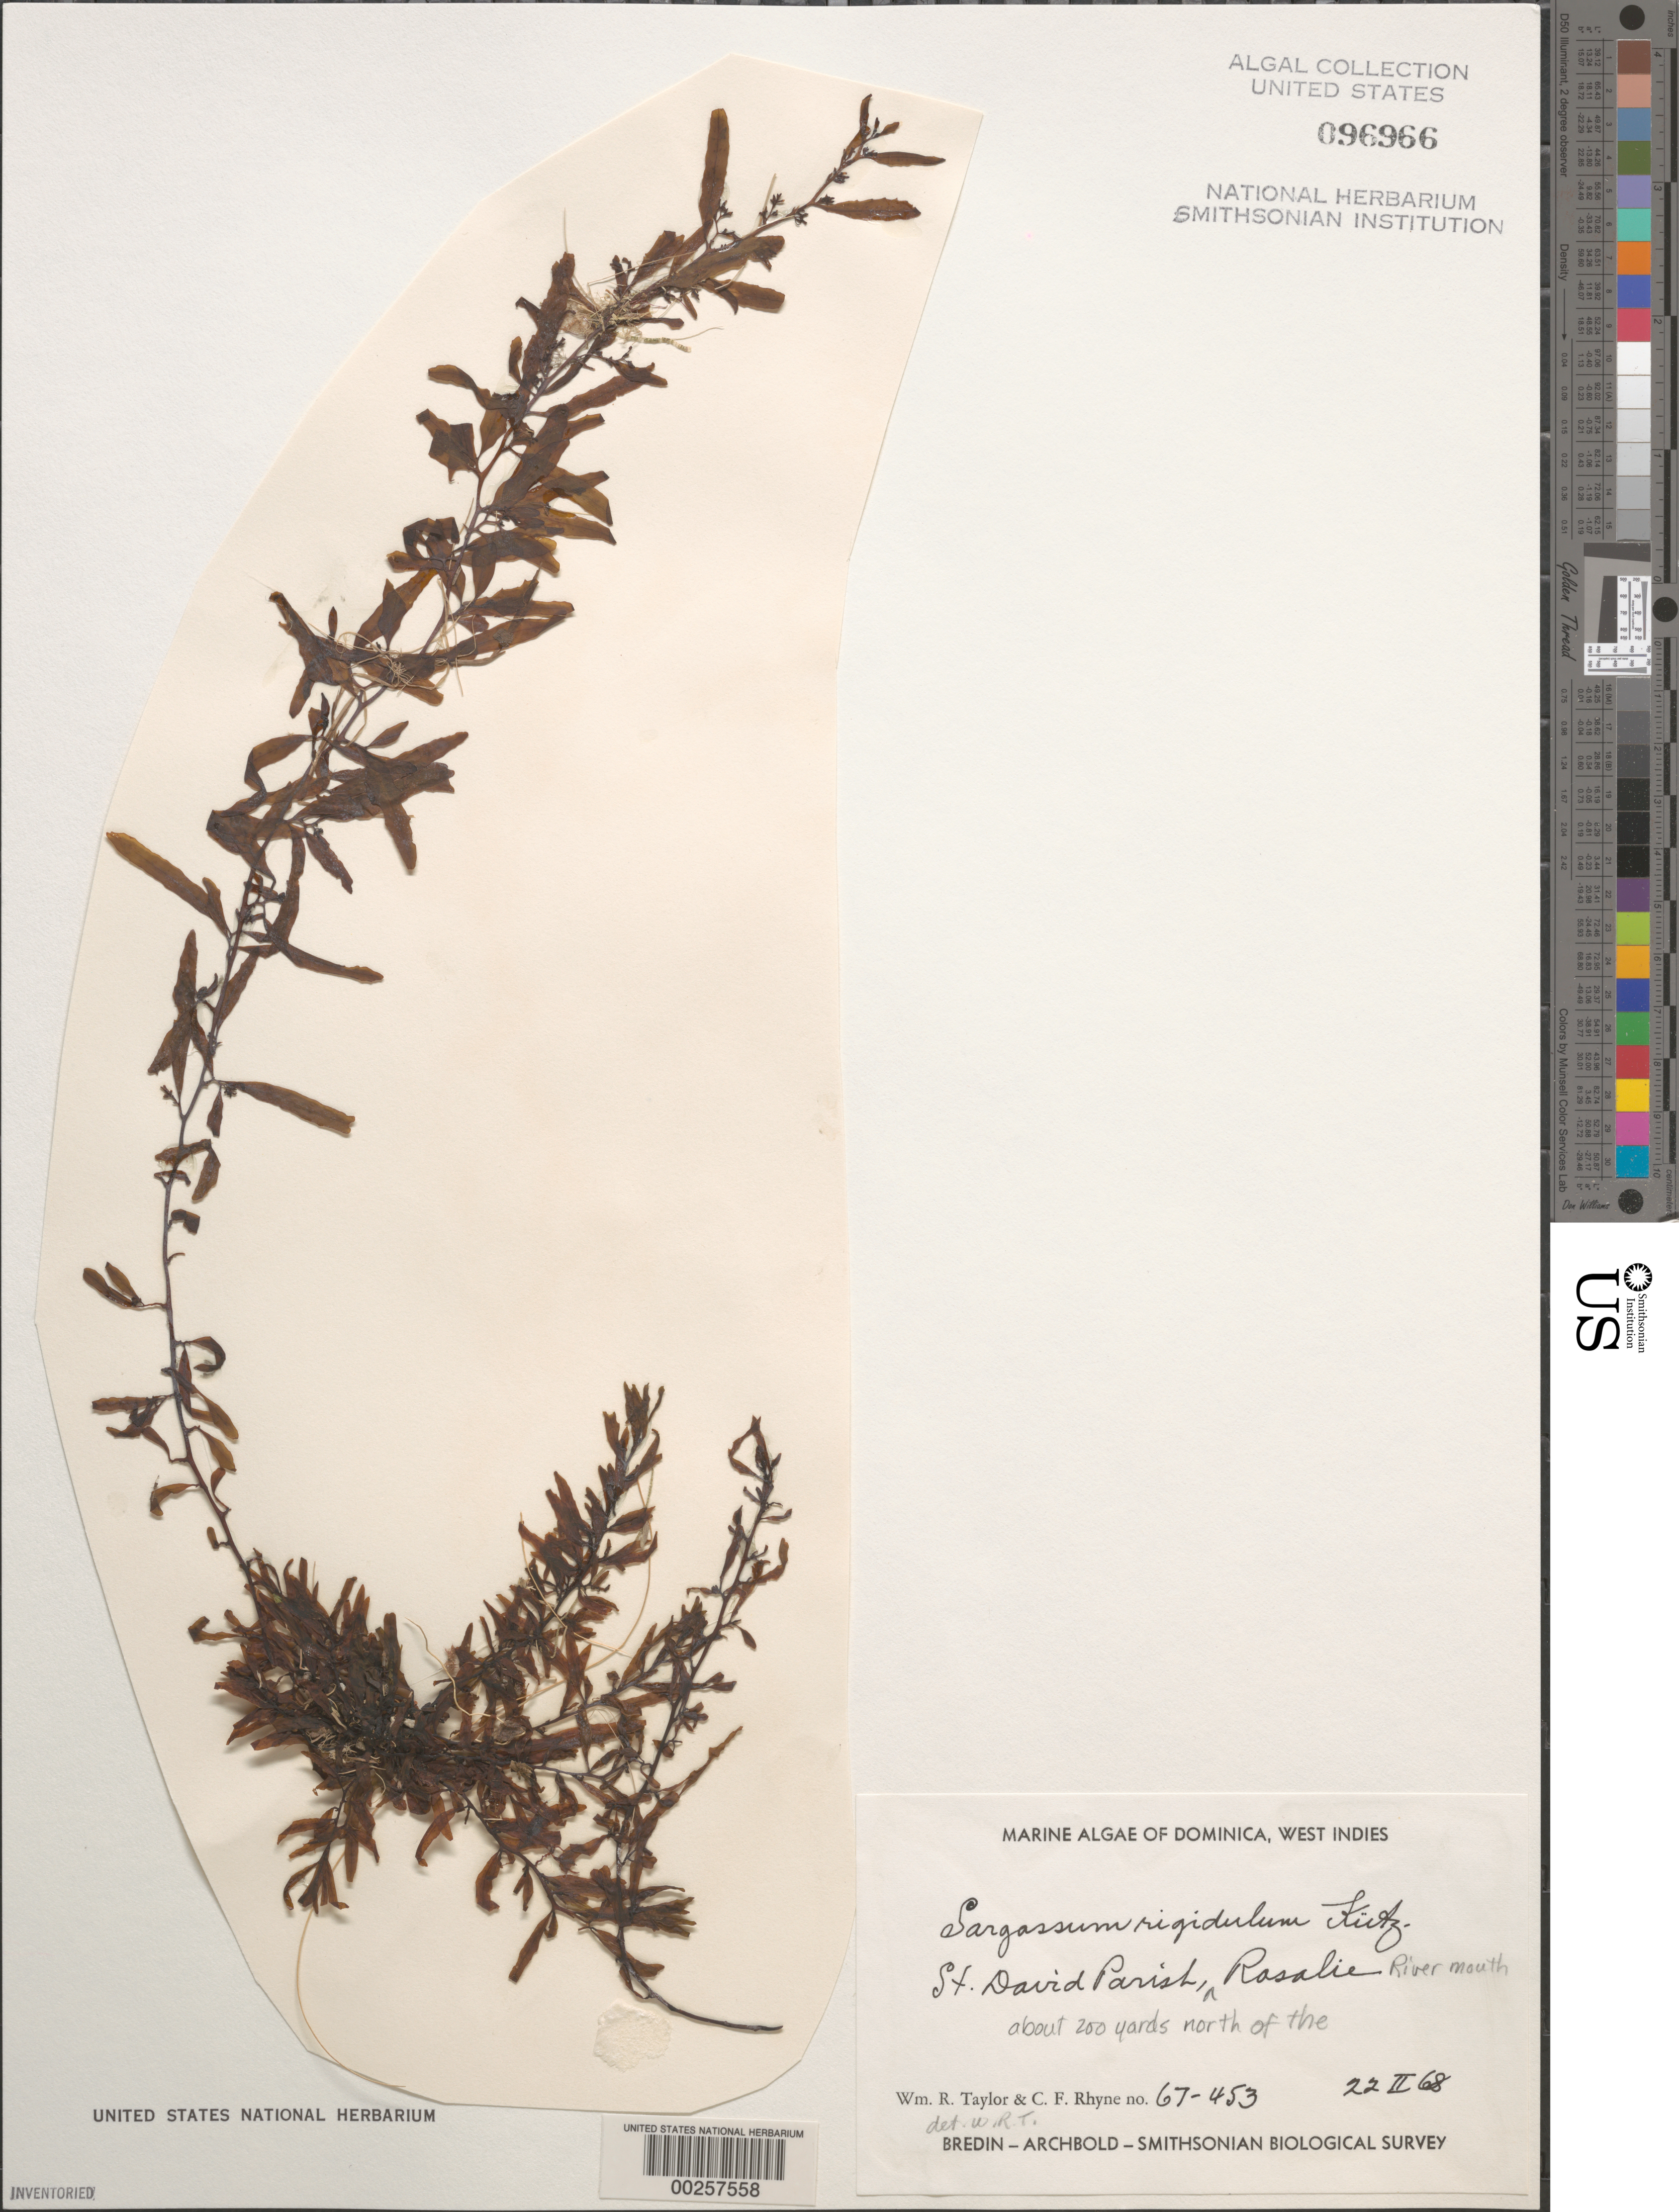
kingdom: Chromista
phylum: Ochrophyta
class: Phaeophyceae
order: Fucales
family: Sargassaceae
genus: Sargassum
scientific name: Sargassum rigidulum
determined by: Taylor, William R.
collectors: W. R. Taylor & C. Rhyne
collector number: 67-453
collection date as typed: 22 Feb 1967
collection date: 1967-02-22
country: Dominica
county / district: St. David's Parish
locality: North of Rosalie River mouth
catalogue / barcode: US 96966